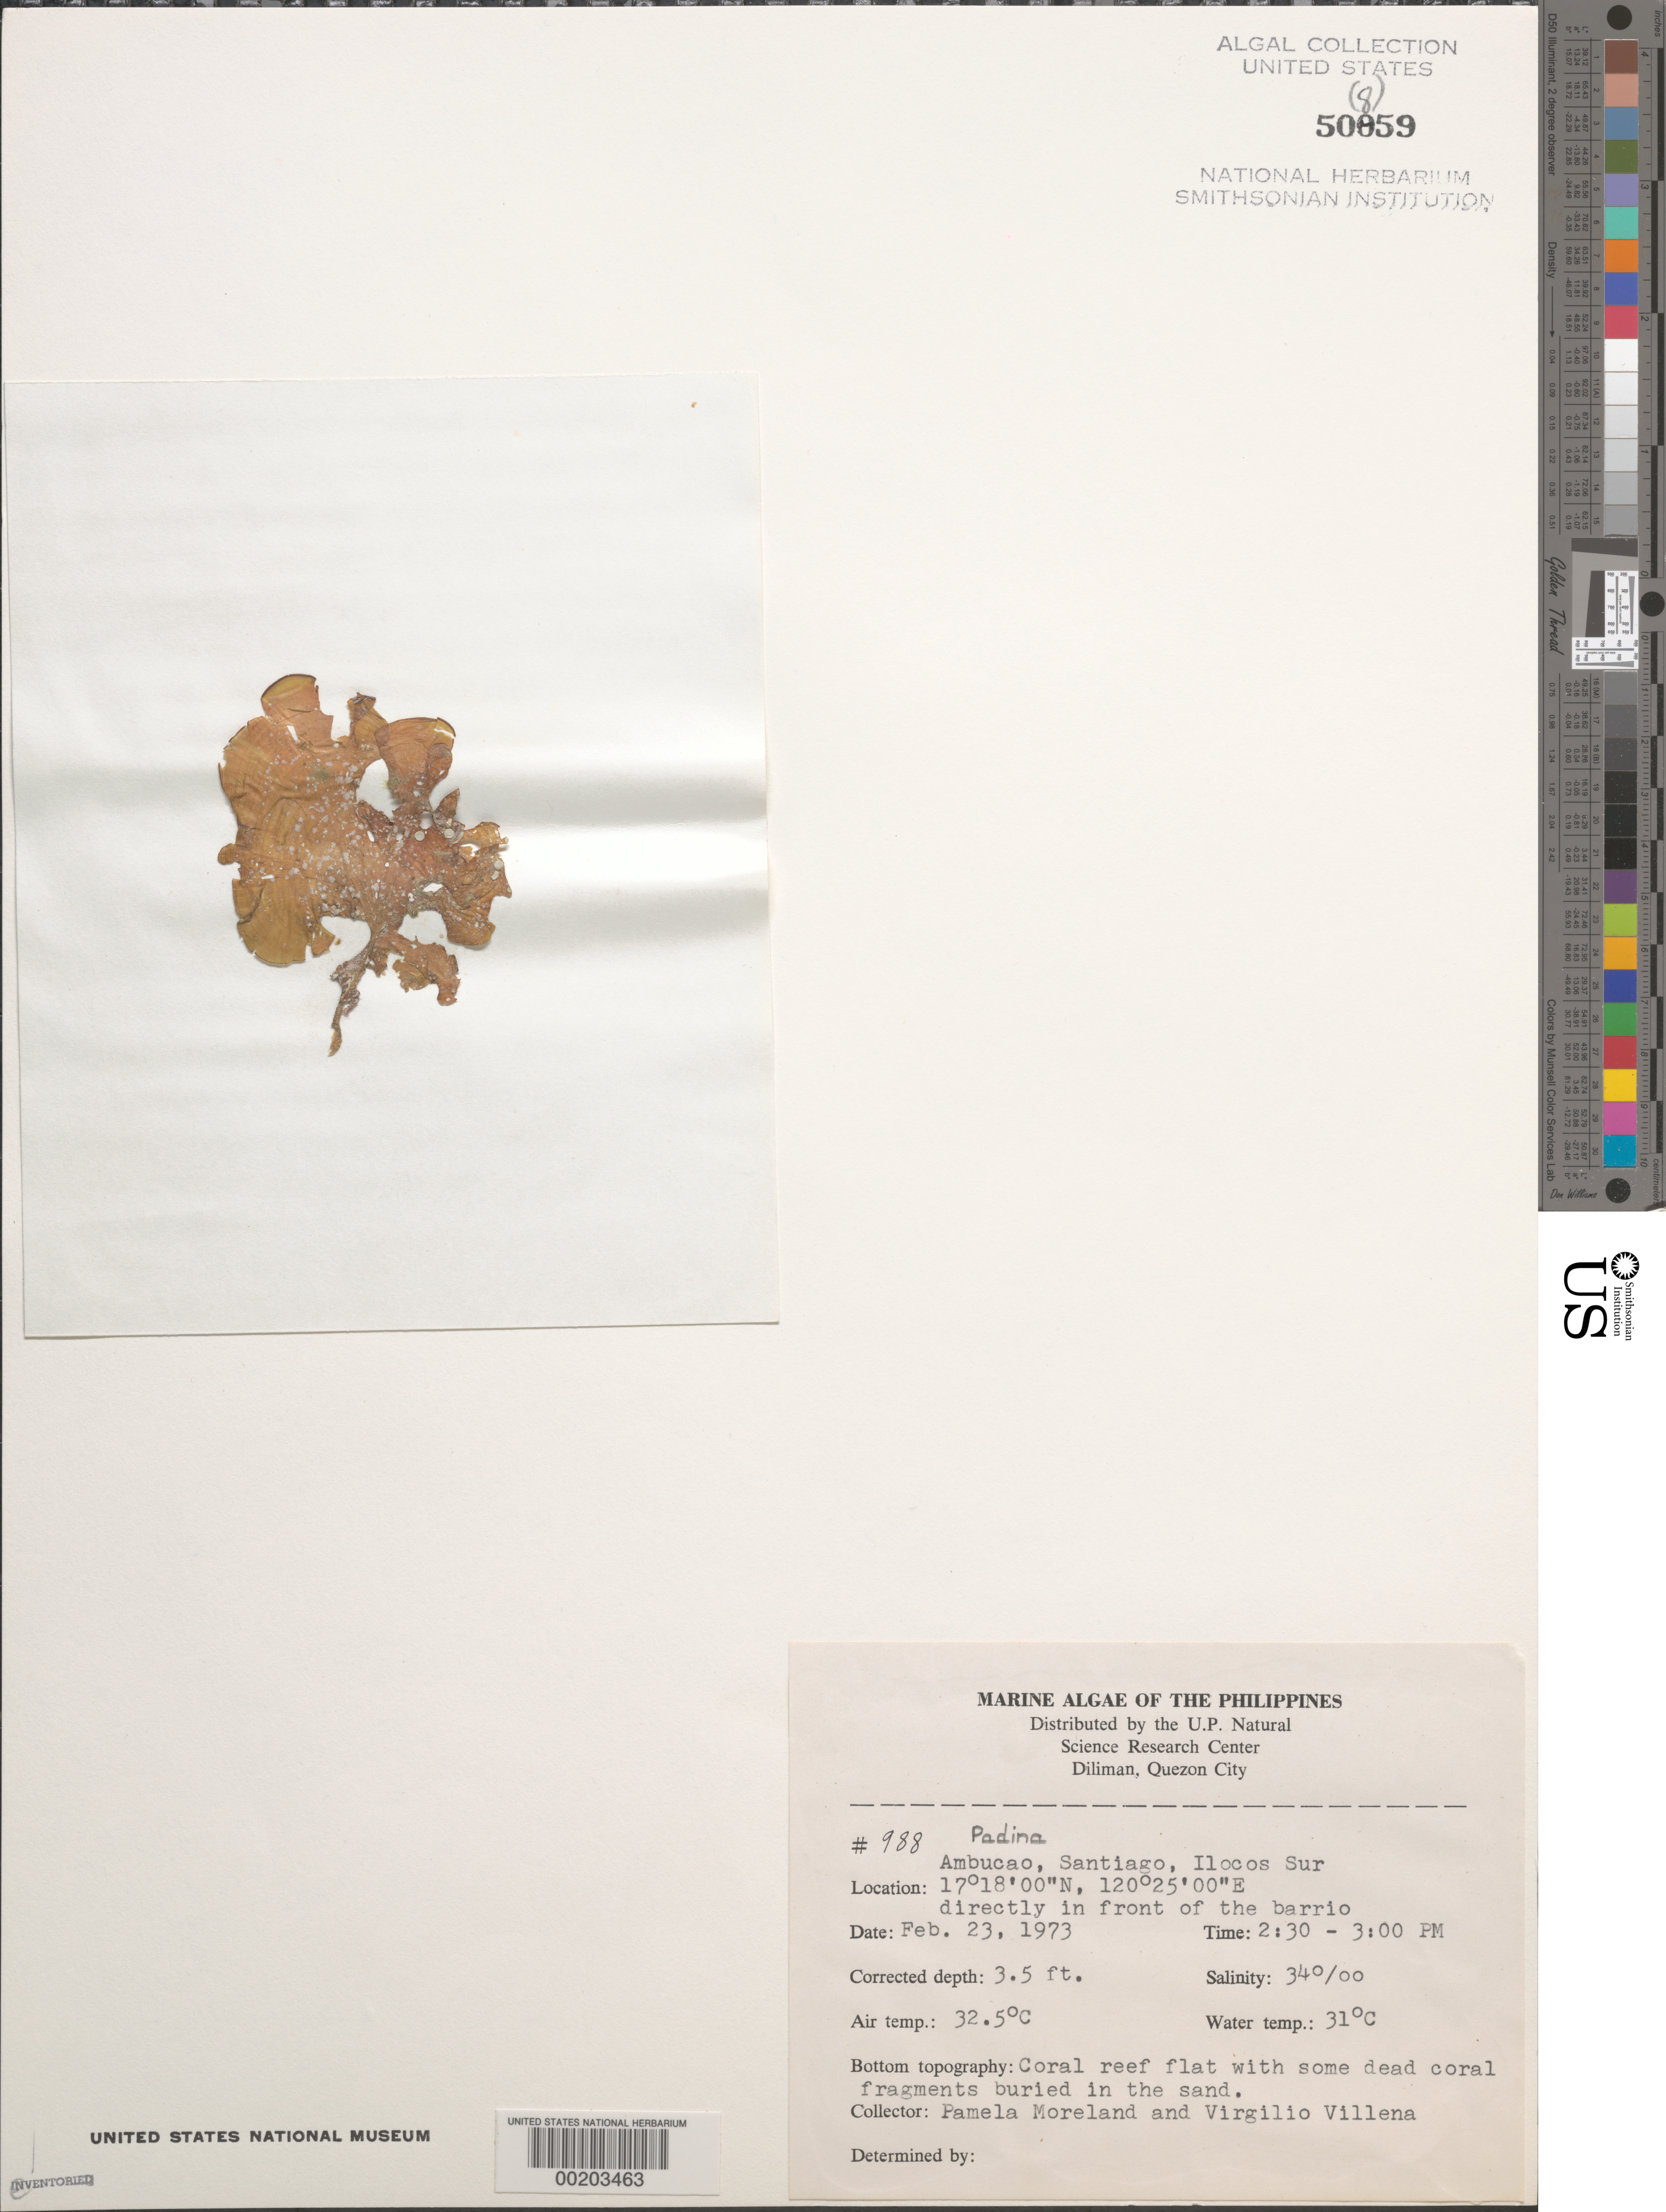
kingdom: Chromista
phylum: Ochrophyta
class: Phaeophyceae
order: Dictyotales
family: Dictyotaceae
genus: Padina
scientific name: Padina sp.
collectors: P. Moreland & V. Villena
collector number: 988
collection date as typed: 23 Feb 1973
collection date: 1973-02-23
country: Philippines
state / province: Ilocos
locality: Ambucao, santiago, ilocos sur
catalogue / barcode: US 50859